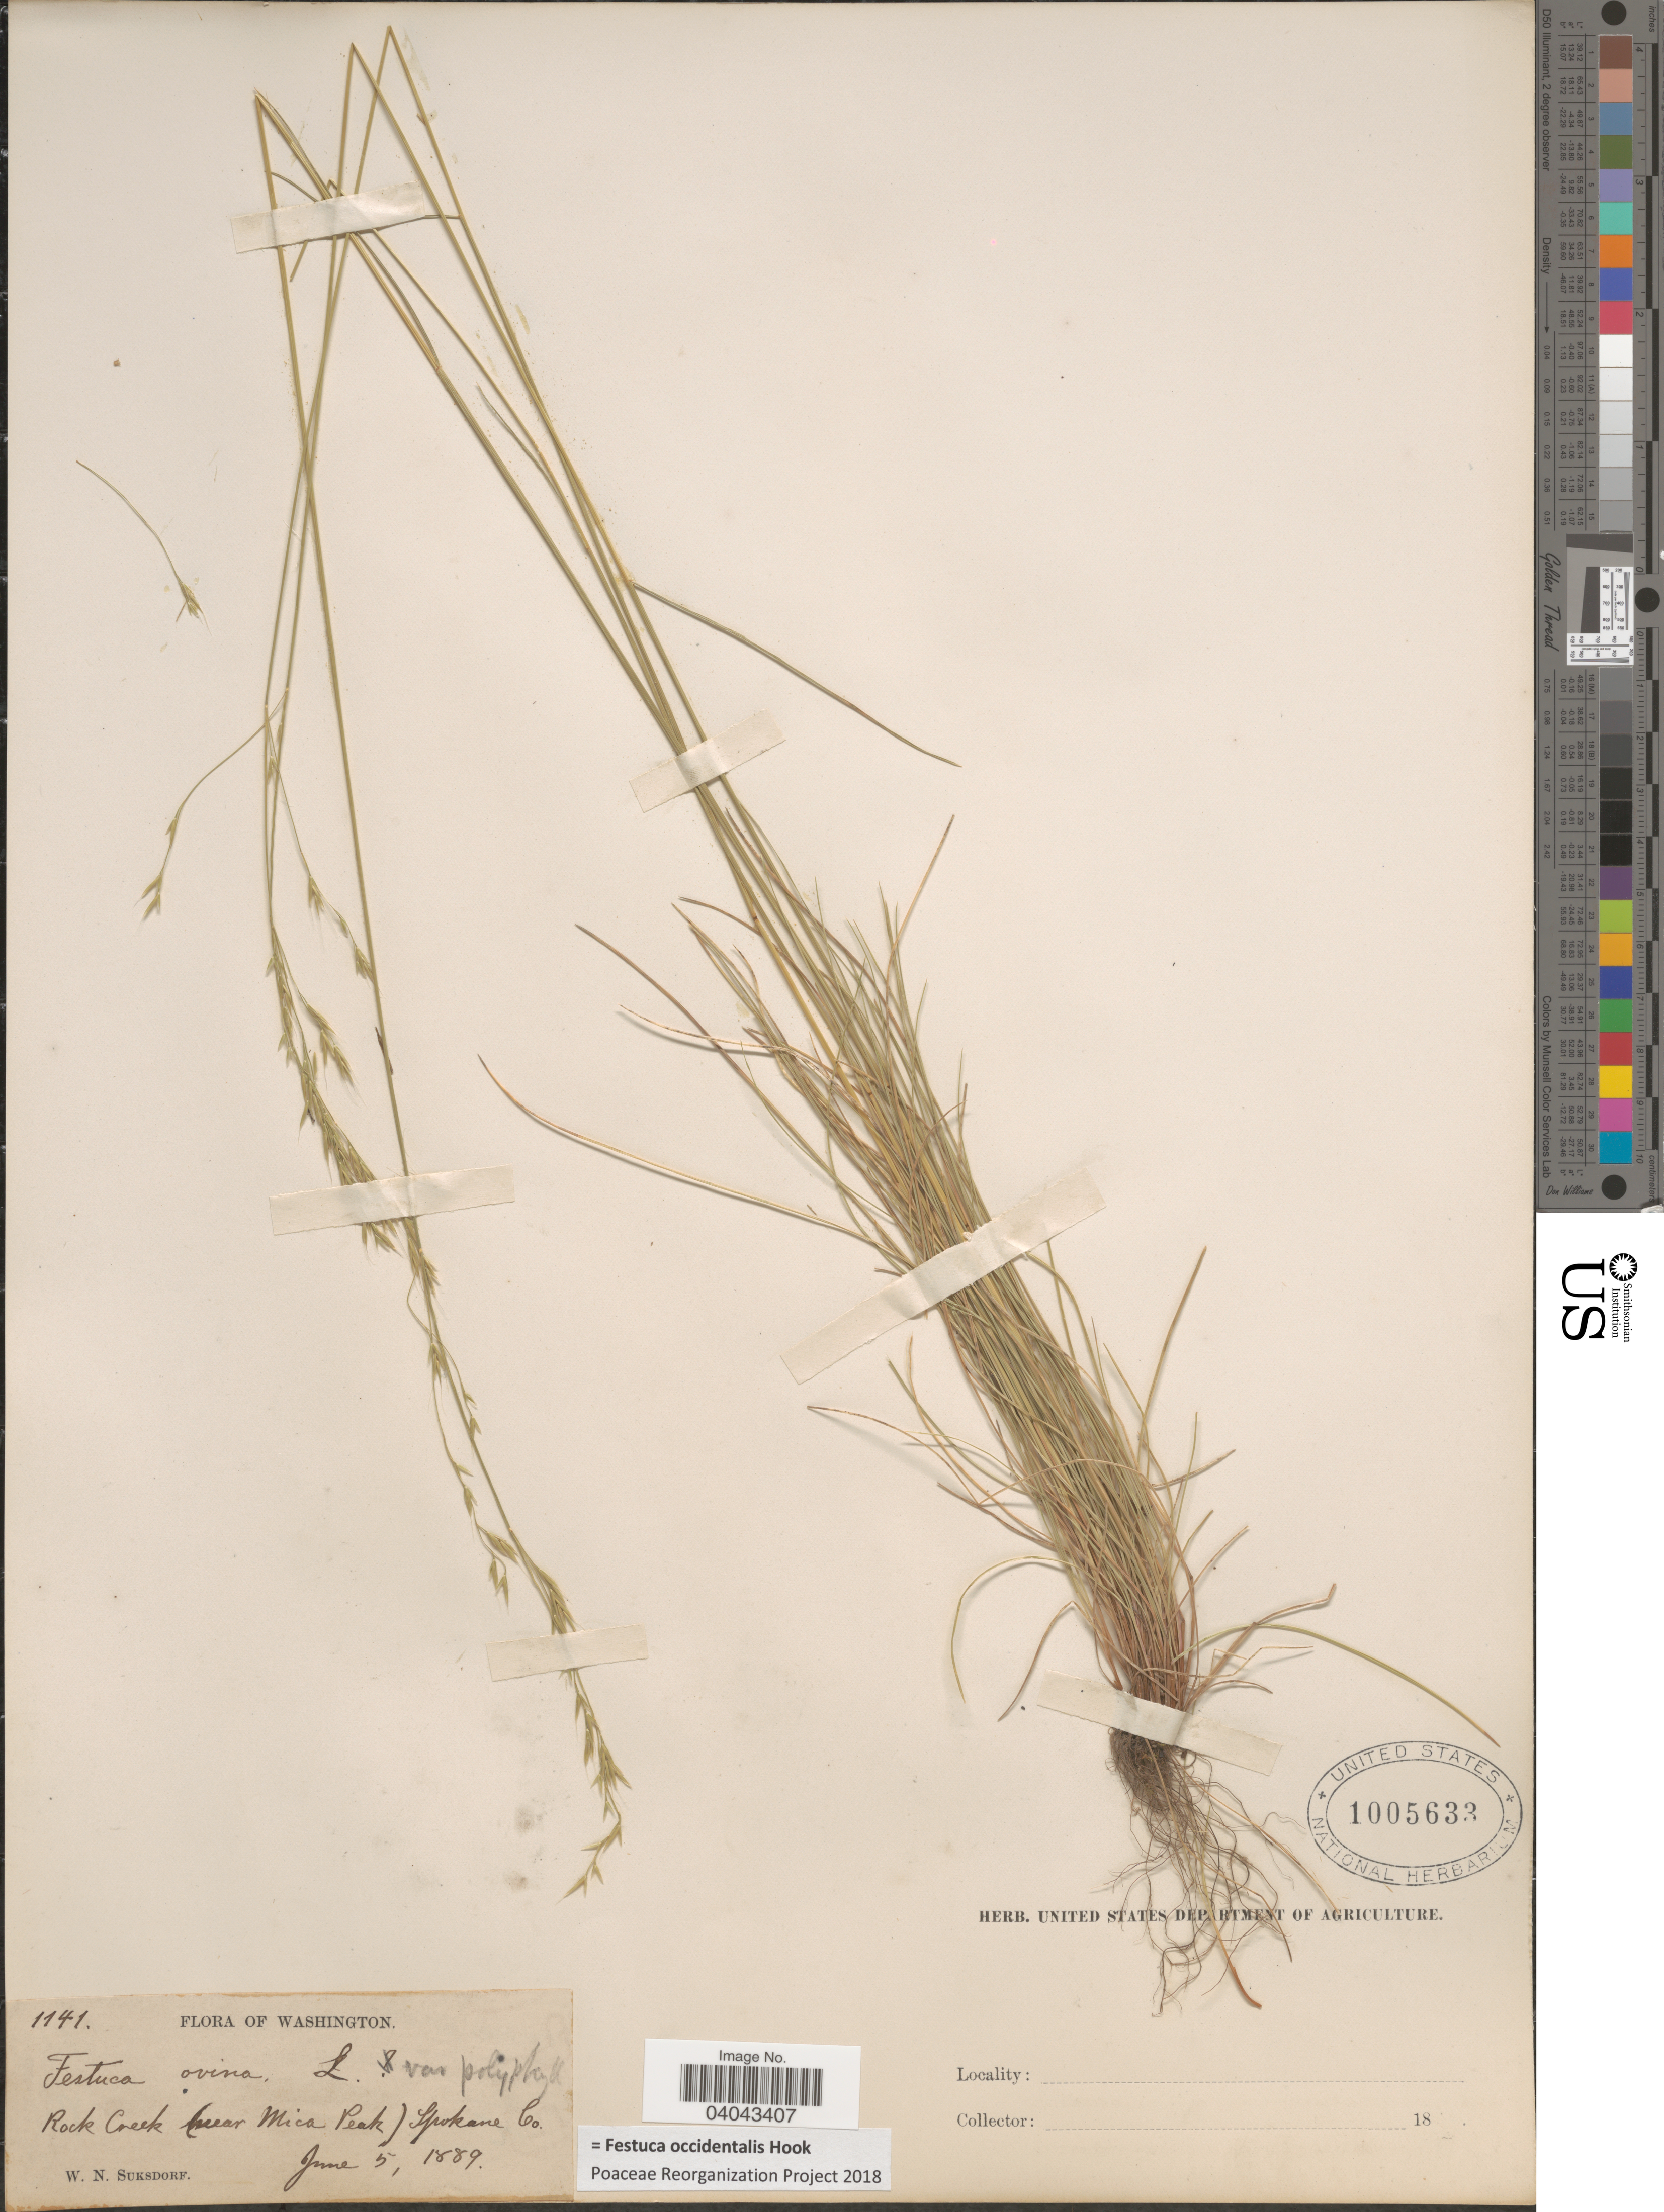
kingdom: Plantae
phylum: Tracheophyta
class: Liliopsida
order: Poales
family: Poaceae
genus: Festuca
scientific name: Festuca occidentalis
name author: Hook.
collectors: W. N. Suksdorf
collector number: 1141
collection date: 1889-06-05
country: United States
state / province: Washington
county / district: Spokane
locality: Rock Creek (near Mica Peak) Spokane Co.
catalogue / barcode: US 1005633